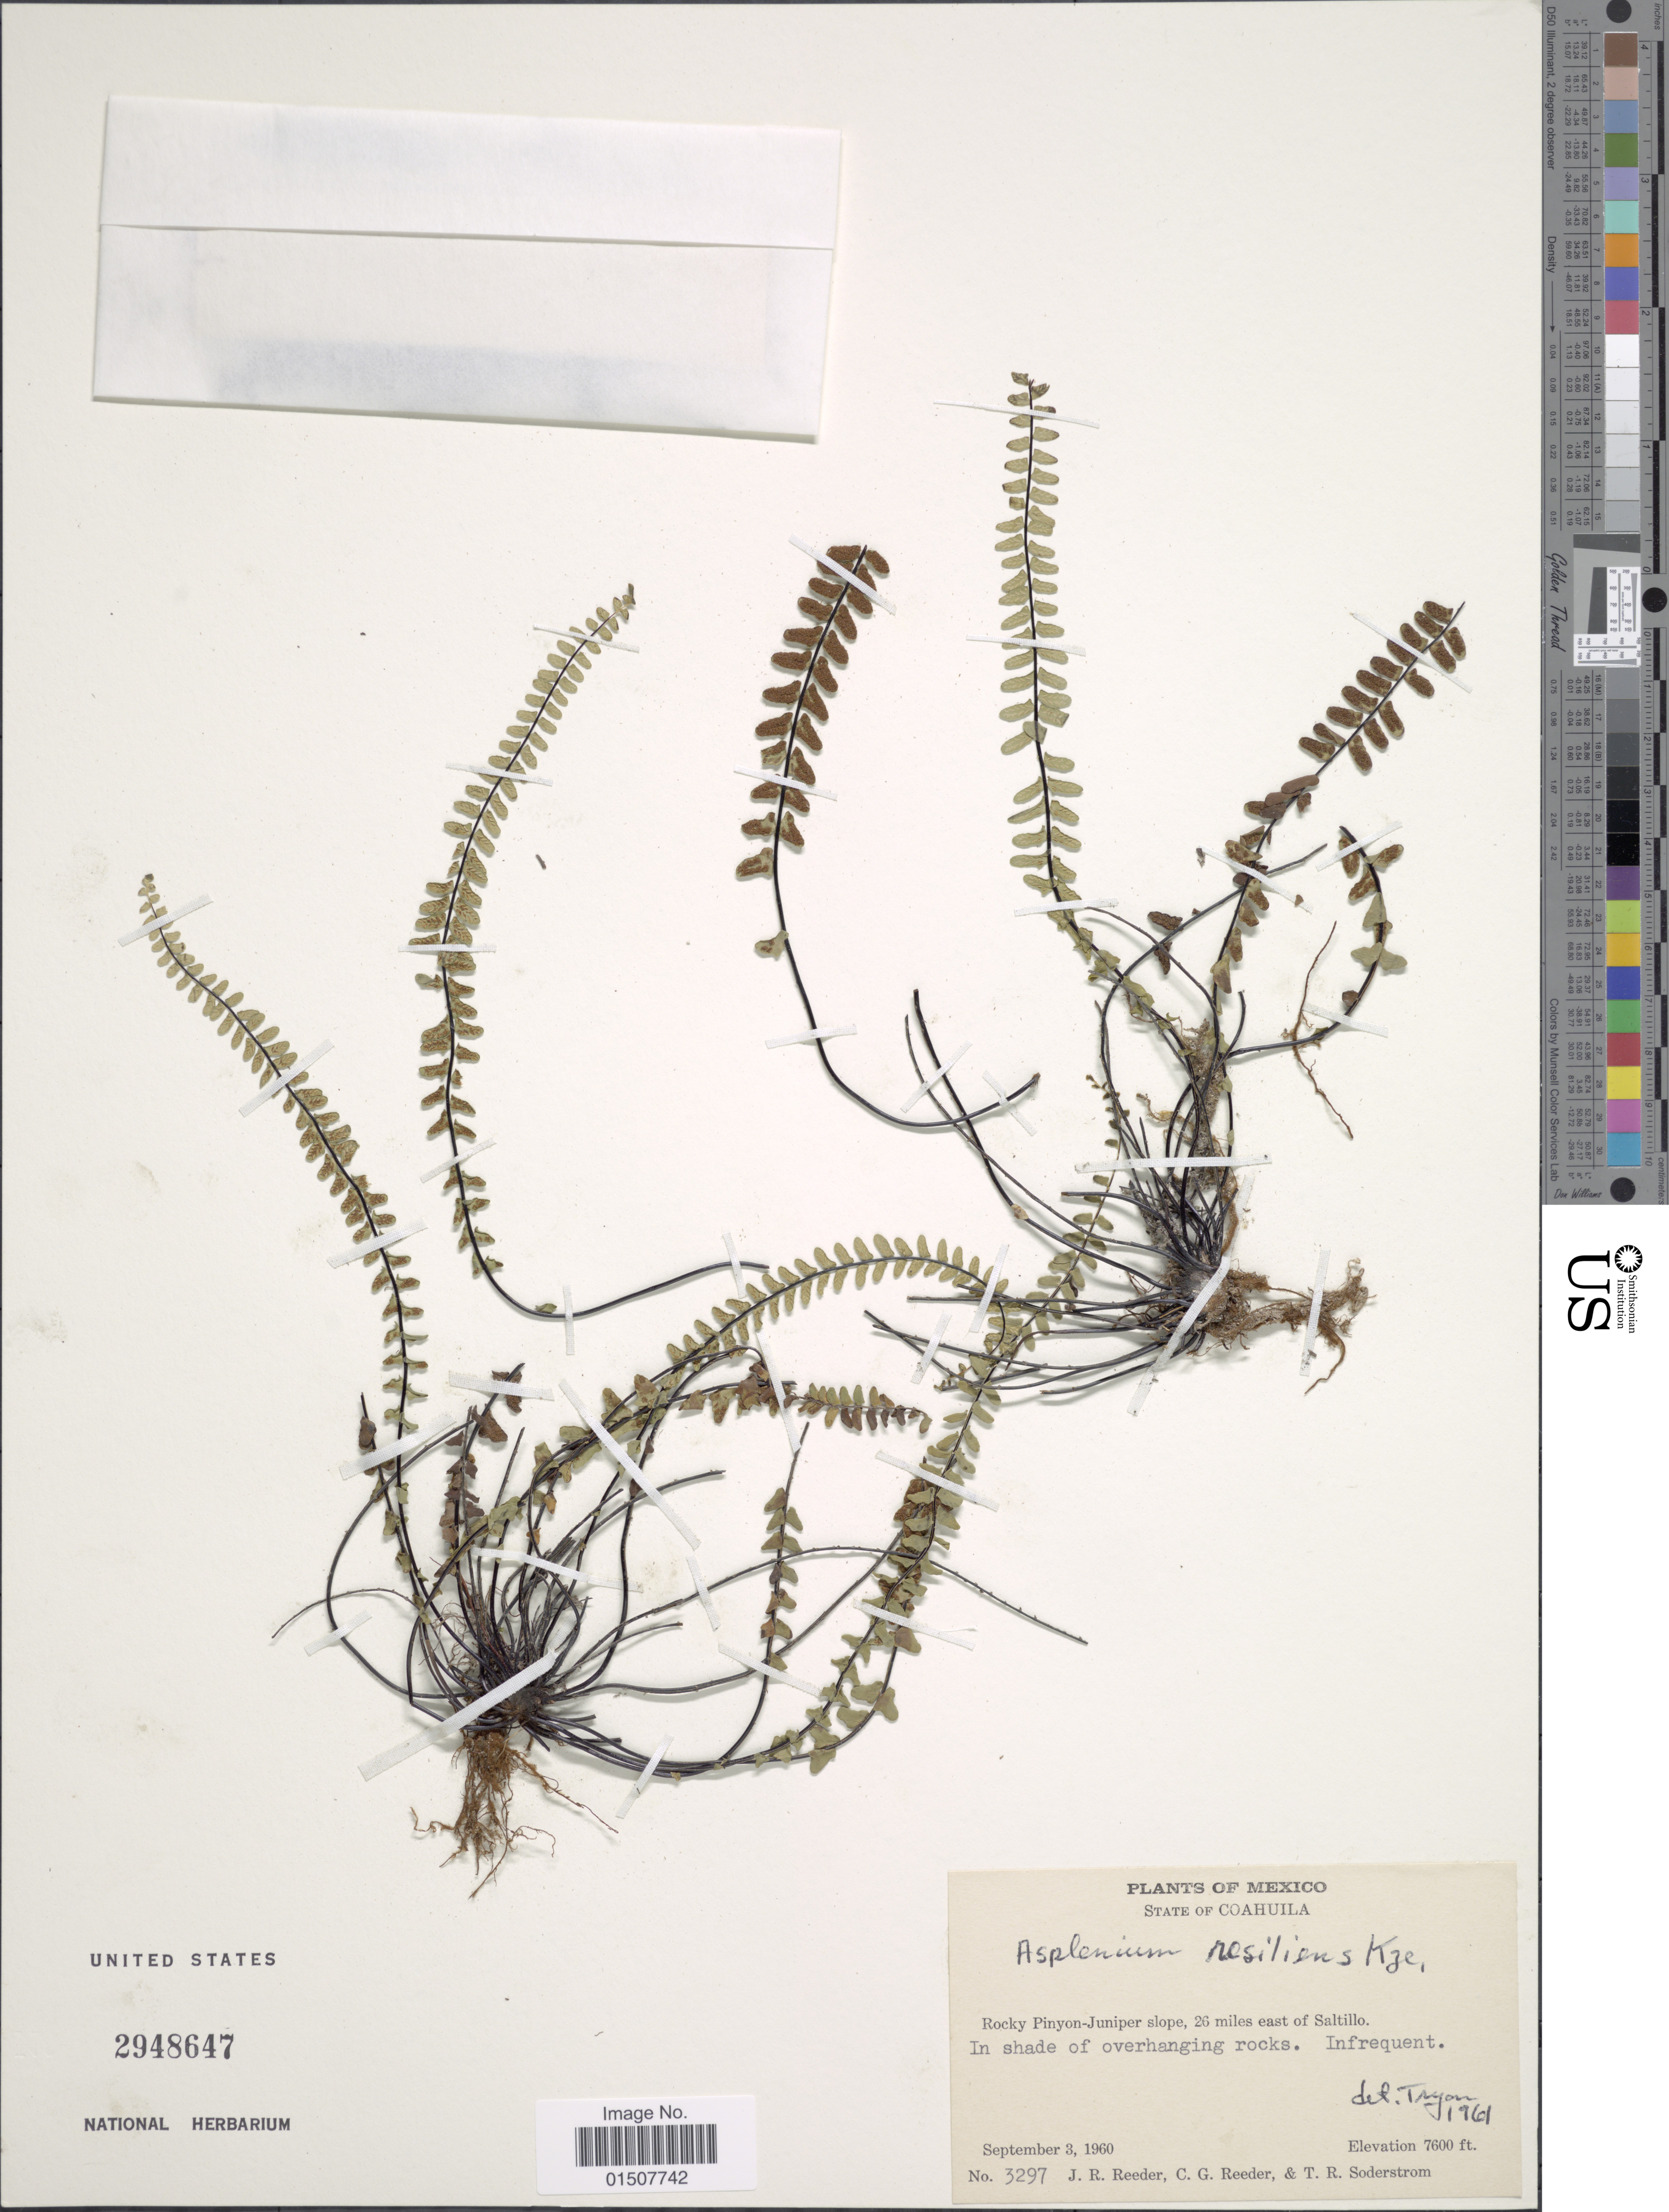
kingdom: Plantae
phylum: Tracheophyta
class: Polypodiopsida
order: Polypodiales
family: Aspleniaceae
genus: Asplenium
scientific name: Asplenium resiliens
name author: Kunze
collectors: J. R. Reeder, C. G. Reeder & T. R. Soderstrom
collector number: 3297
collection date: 1960-09-03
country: Mexico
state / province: Coahuila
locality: Rocky Pinyon-Juniper slope, 26 miles east of Saltillo.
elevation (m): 2316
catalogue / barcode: US 2948647